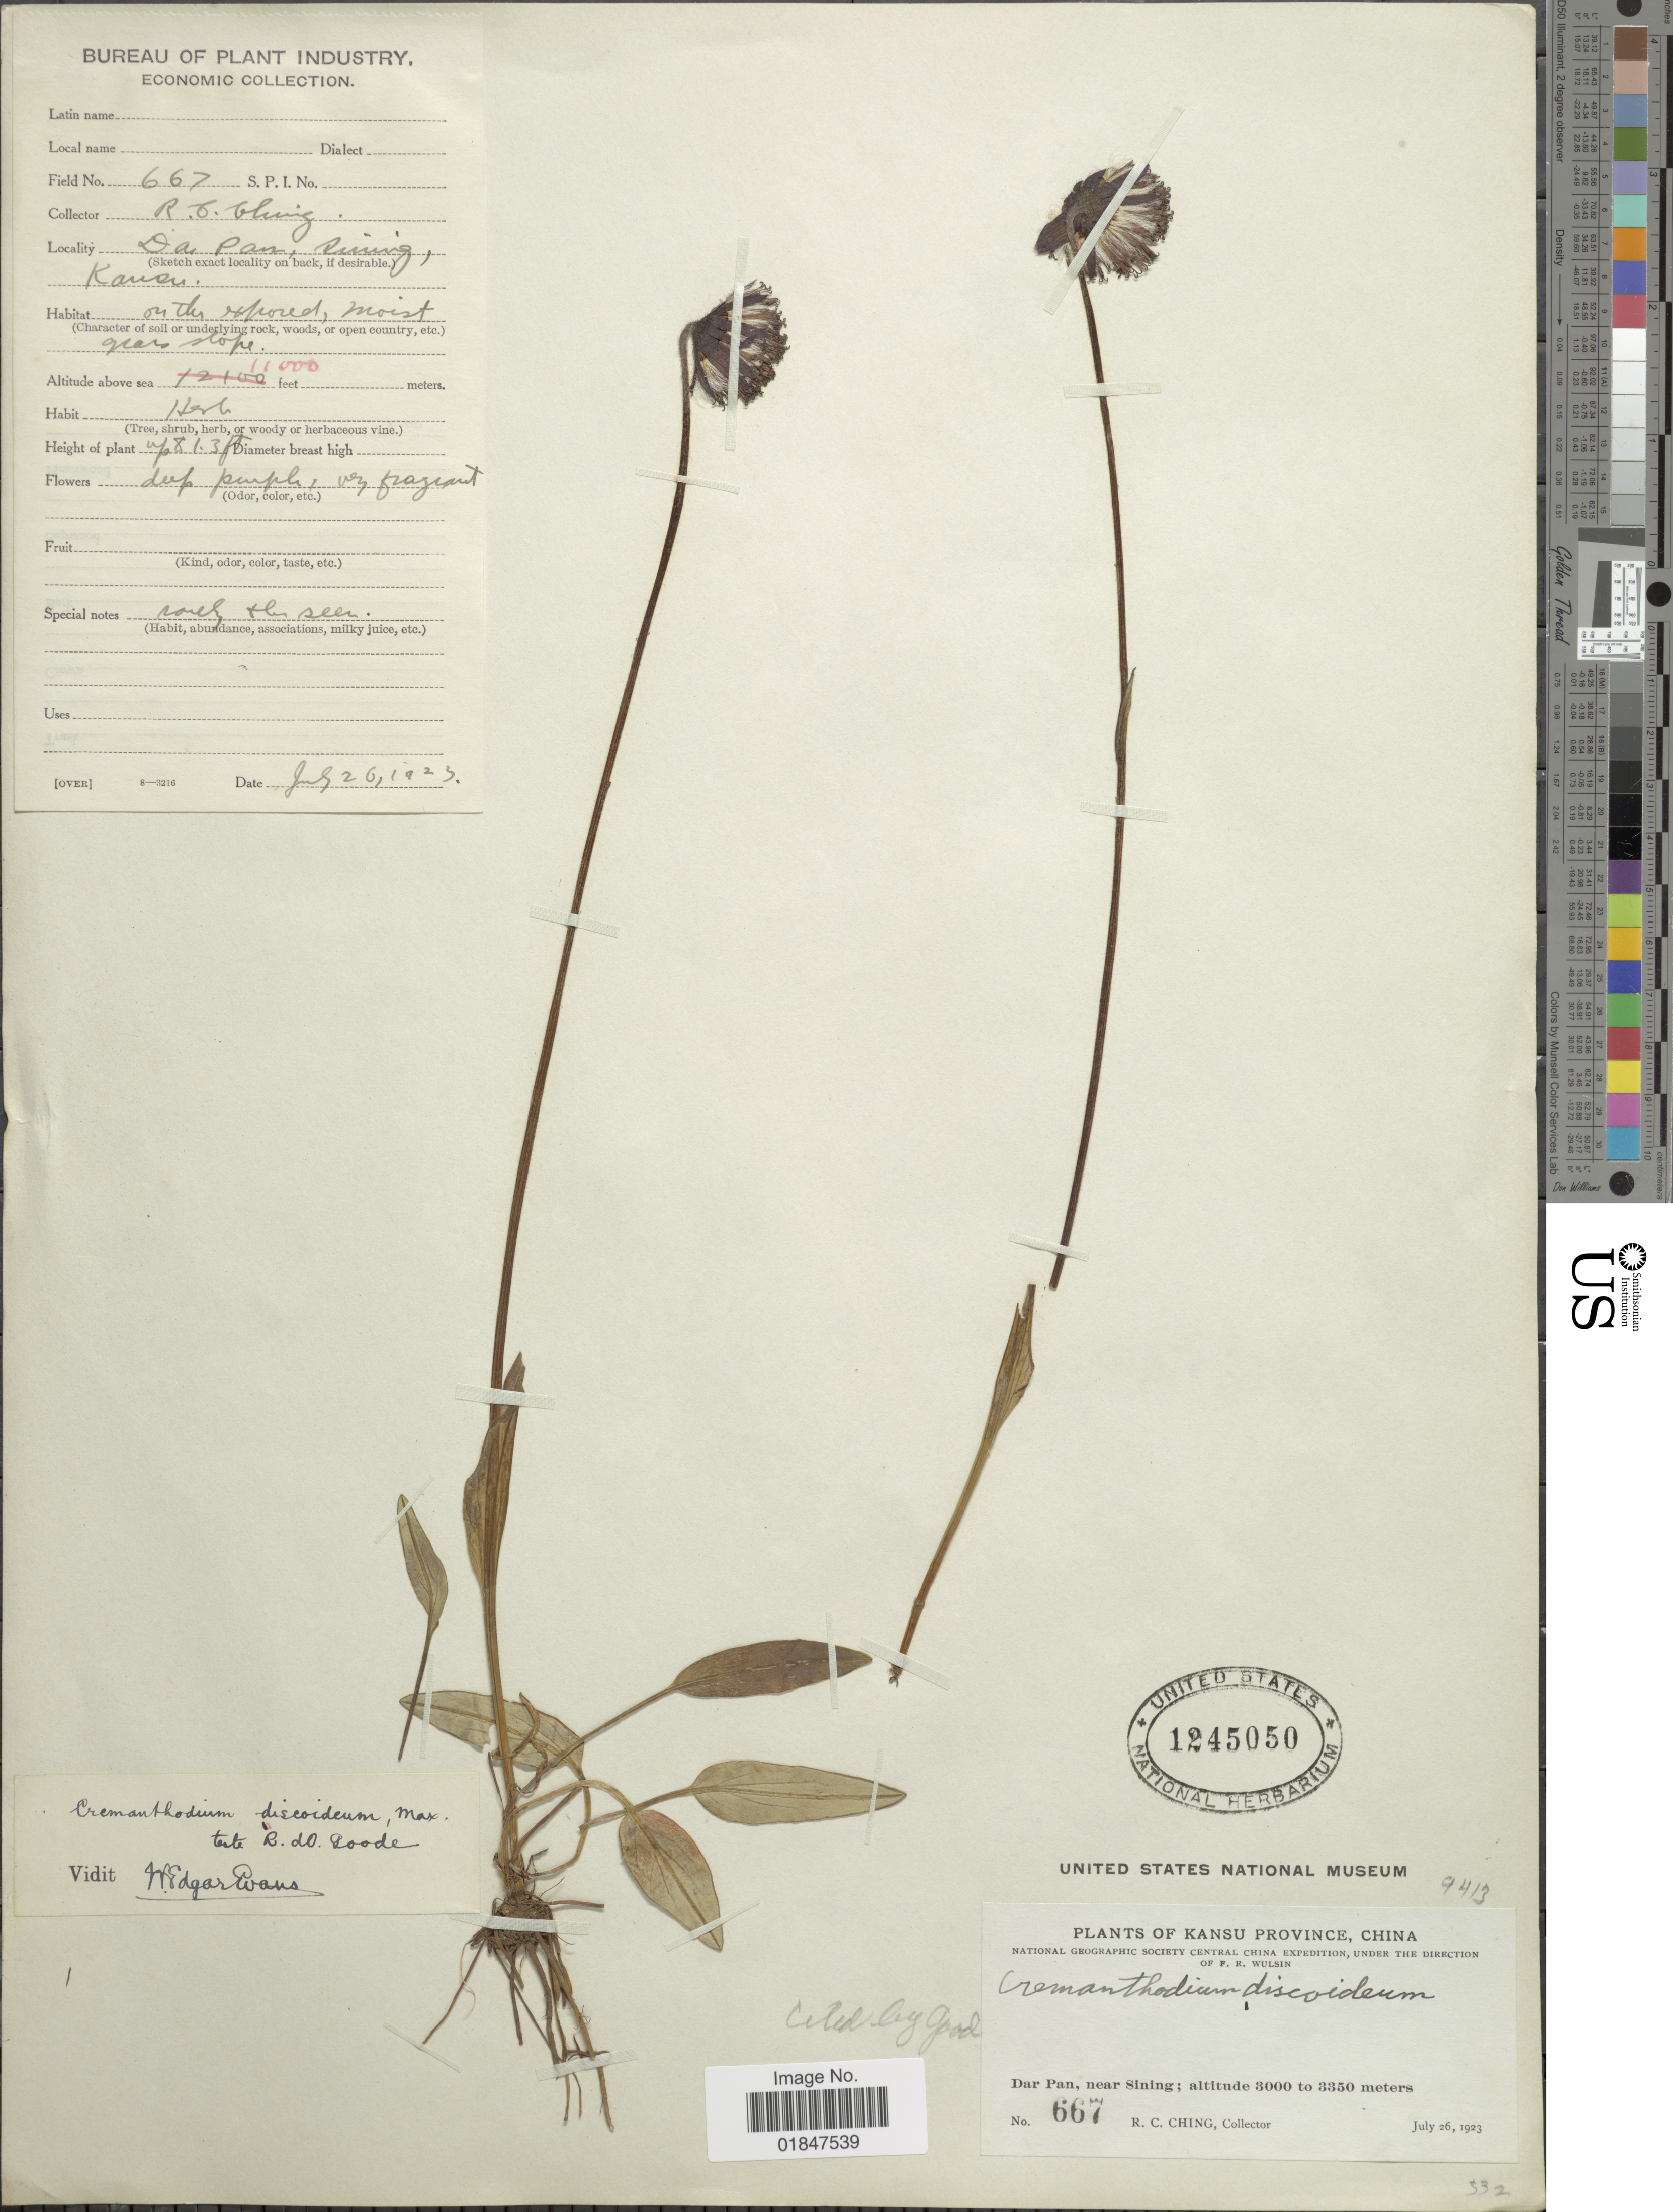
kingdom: Plantae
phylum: Tracheophyta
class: Magnoliopsida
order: Asterales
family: Asteraceae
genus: Cremanthodium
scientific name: Cremanthodium discoideum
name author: Maximowicz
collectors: R. C. Ching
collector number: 667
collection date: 1923-07-26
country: China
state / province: Gansu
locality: Kansu Province, Dar Pan, near Sining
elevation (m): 3353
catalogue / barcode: US 1245050